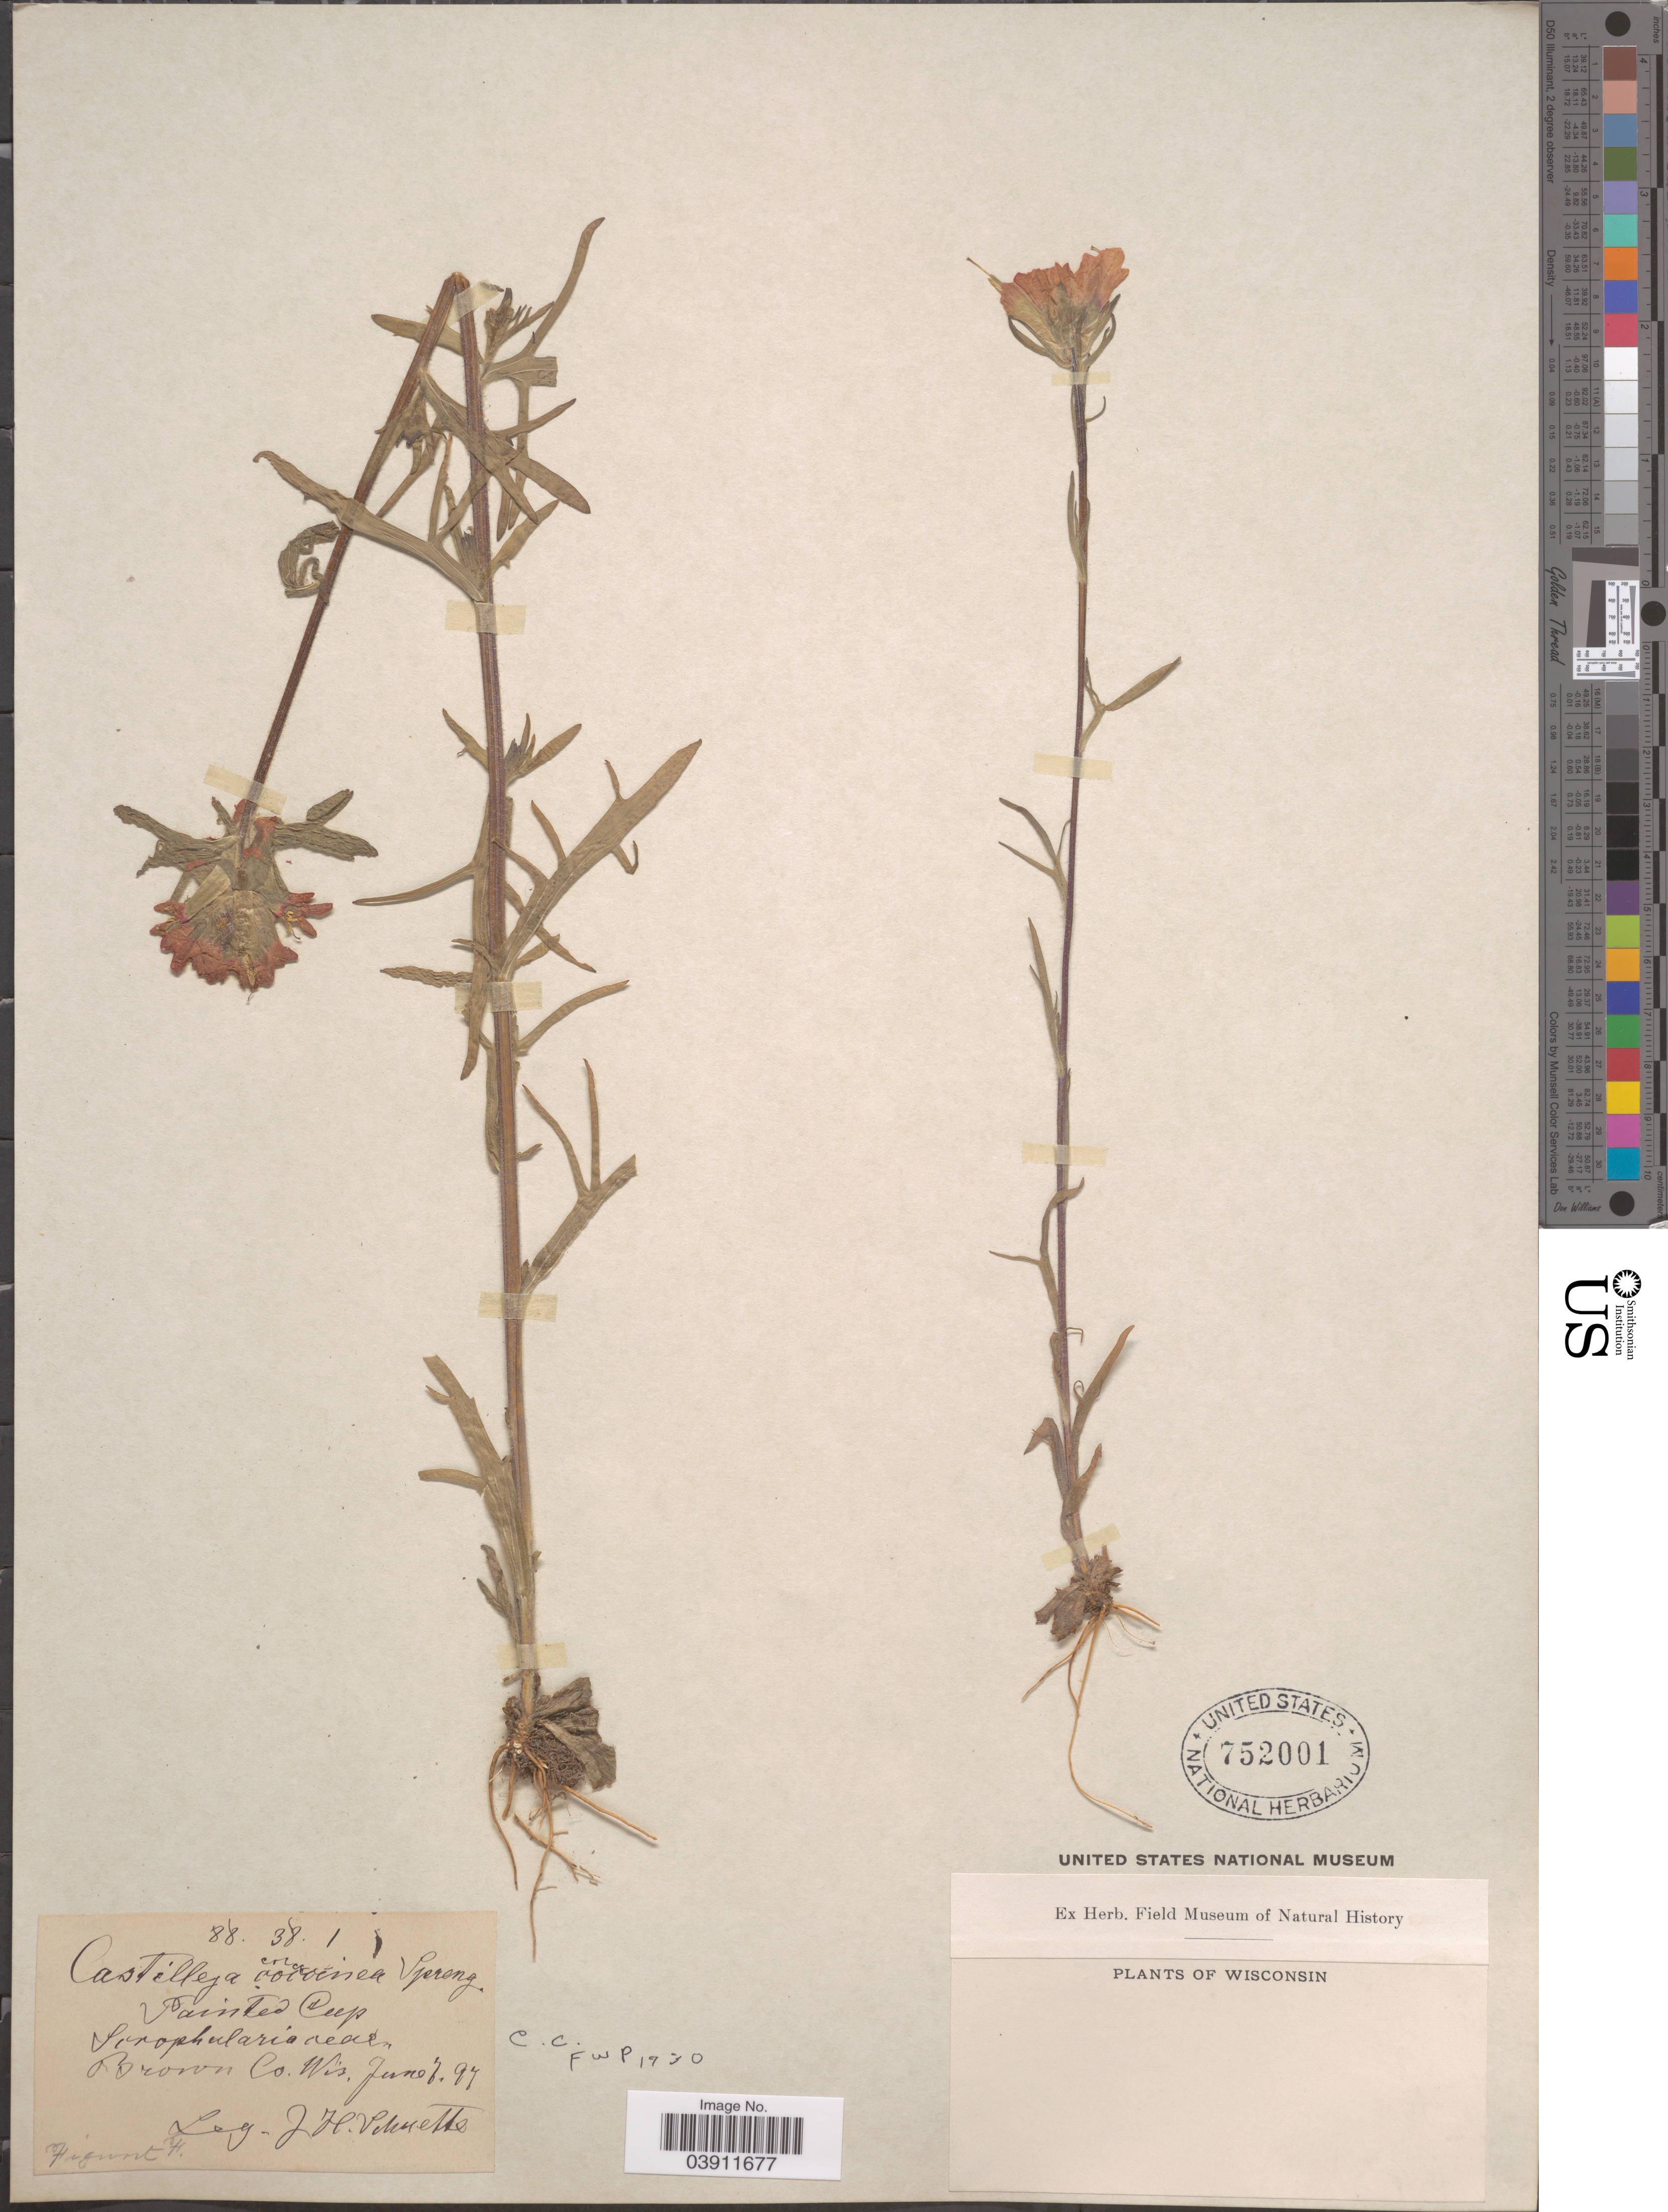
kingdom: Plantae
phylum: Tracheophyta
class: Magnoliopsida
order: Lamiales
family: Orobanchaceae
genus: Castilleja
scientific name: Castilleja coccinea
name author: (L.) Spreng.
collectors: J. H. Schuette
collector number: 88381 ?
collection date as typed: Transcribed d/m/y: 7/6/97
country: United States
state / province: Wisconsin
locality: Brown Co.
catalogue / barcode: US 752001